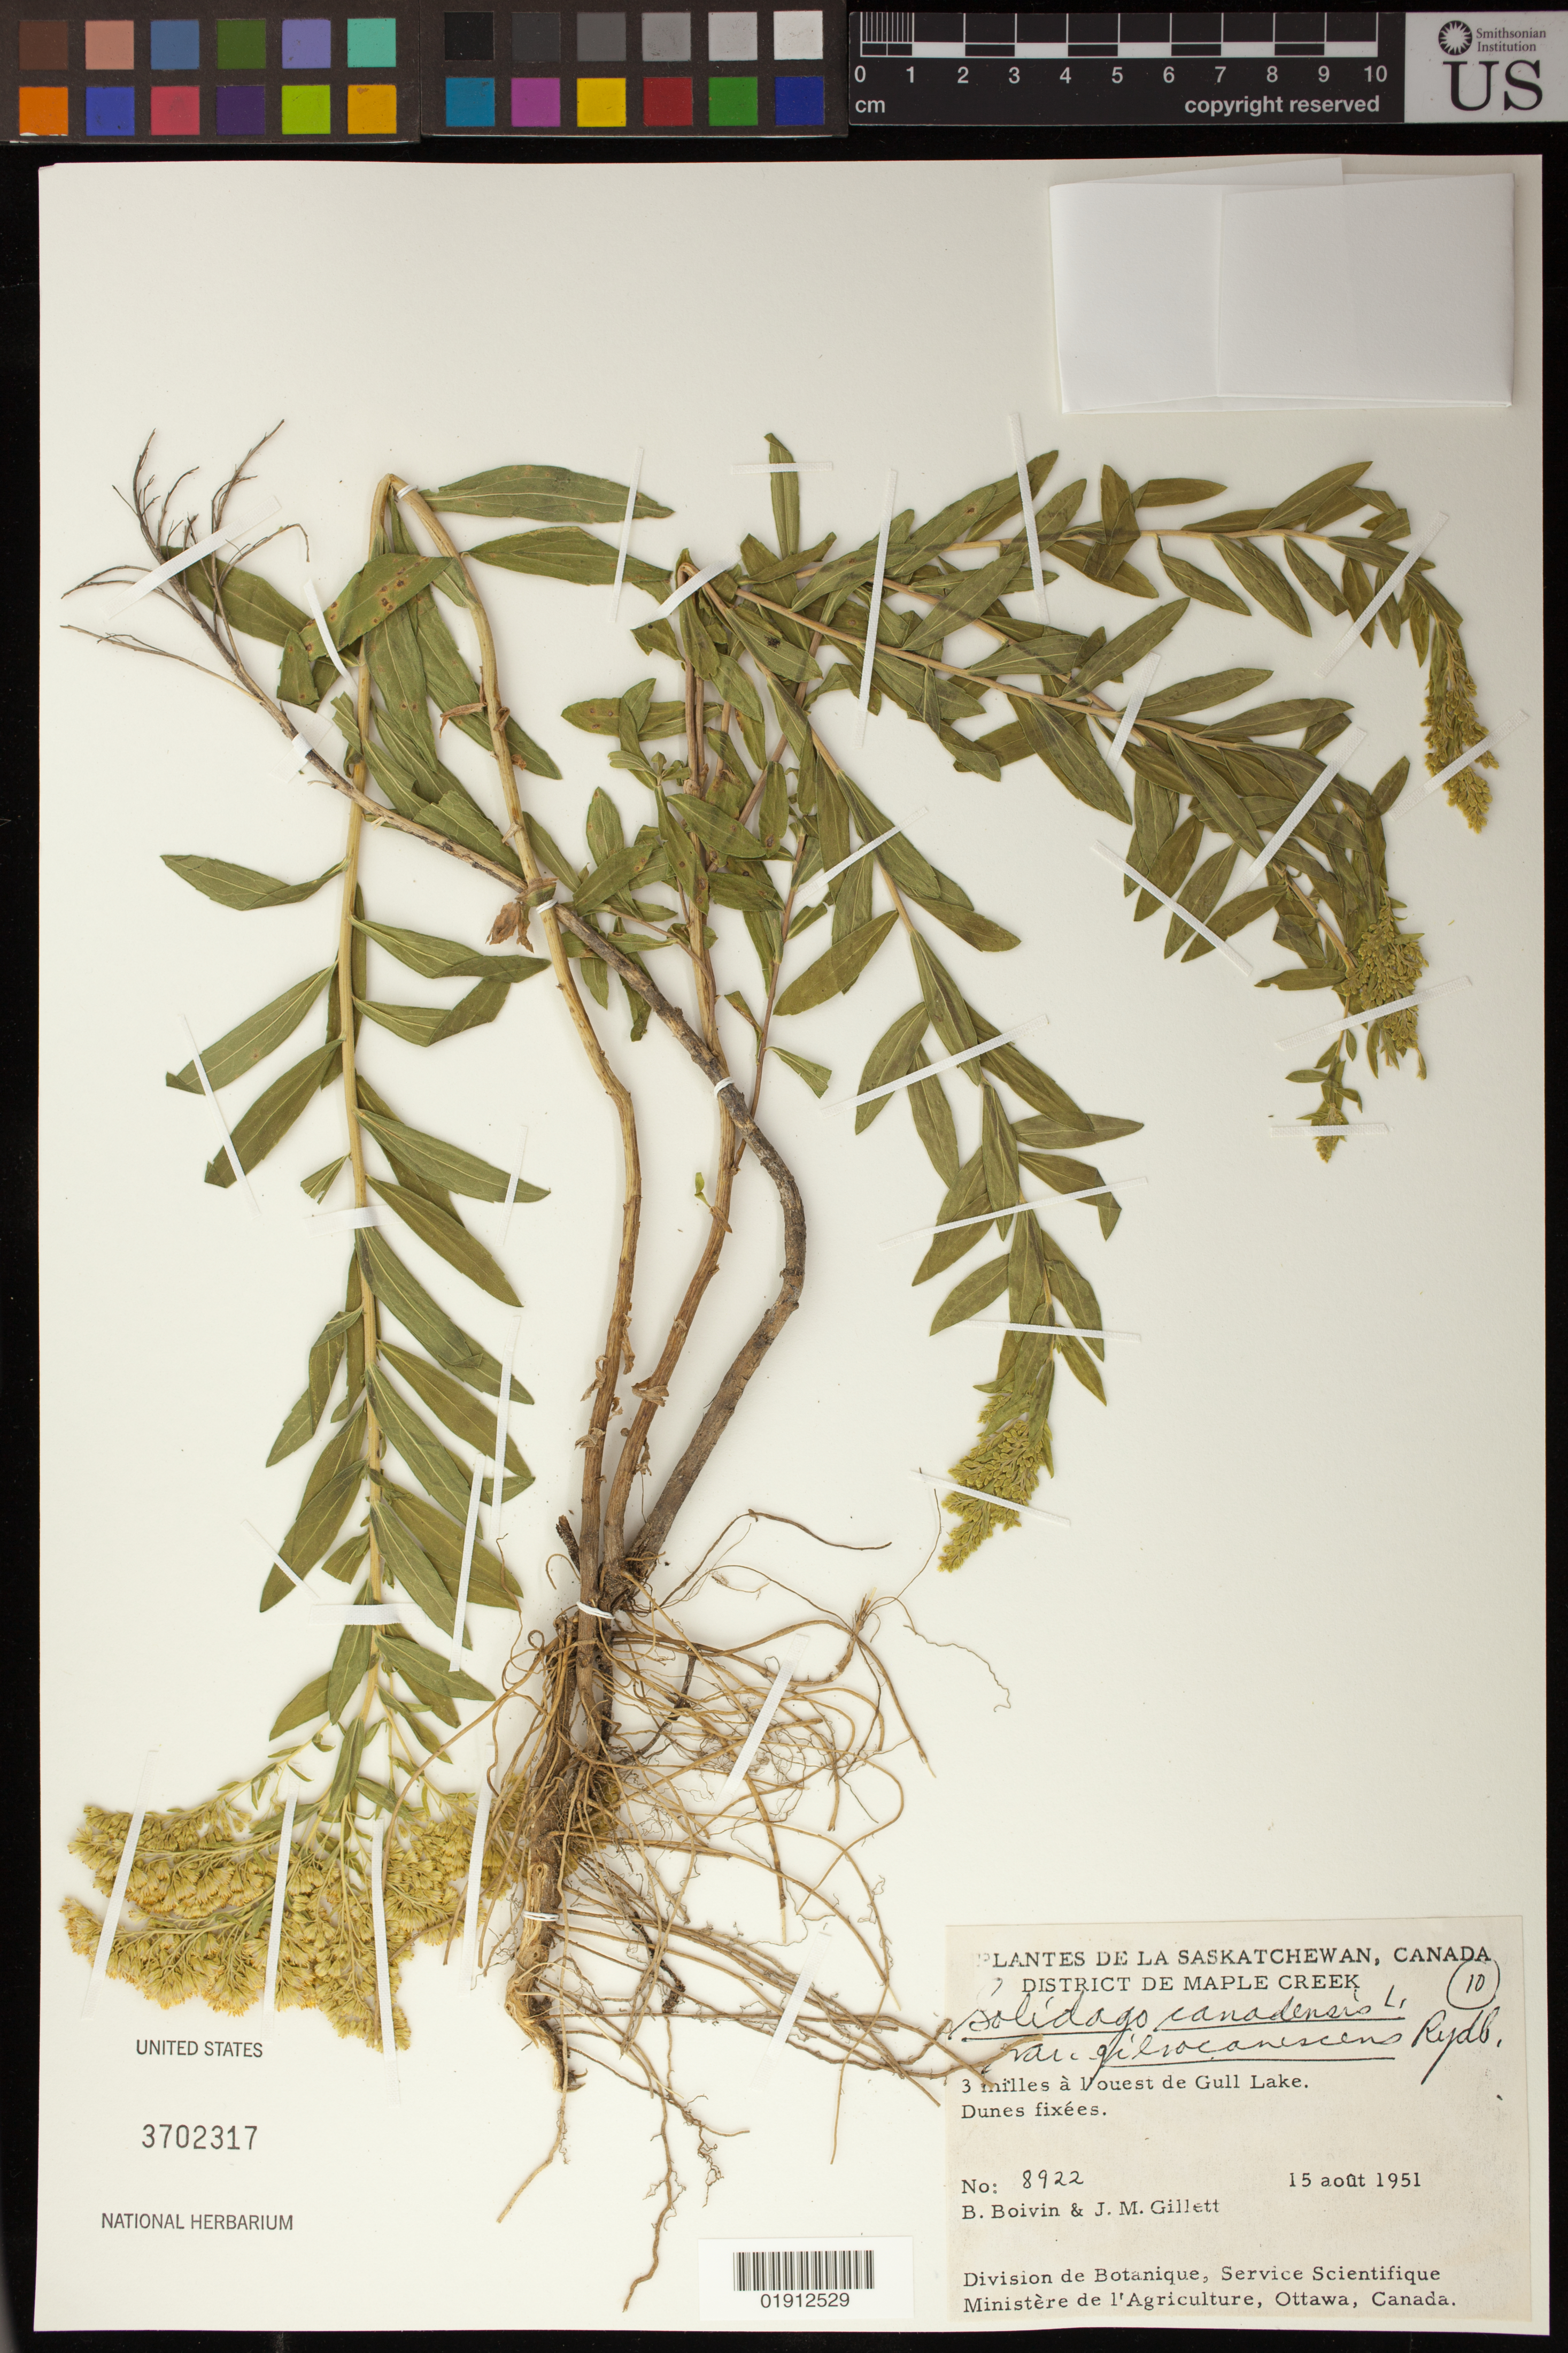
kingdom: Plantae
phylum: Tracheophyta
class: Magnoliopsida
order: Asterales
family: Asteraceae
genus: Solidago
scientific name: Solidago canadensis var. gilvocanescens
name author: Rydb.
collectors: J. R. B. Boivin & J. Gillett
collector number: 8922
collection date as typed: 15 aout 1951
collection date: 1951-08-15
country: Canada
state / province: Saskatchewan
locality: District of Maple Creek, 3 milles a l'ouest de Gull Lake. Dunes fixees.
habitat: Dunes fixees.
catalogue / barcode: US 3702317